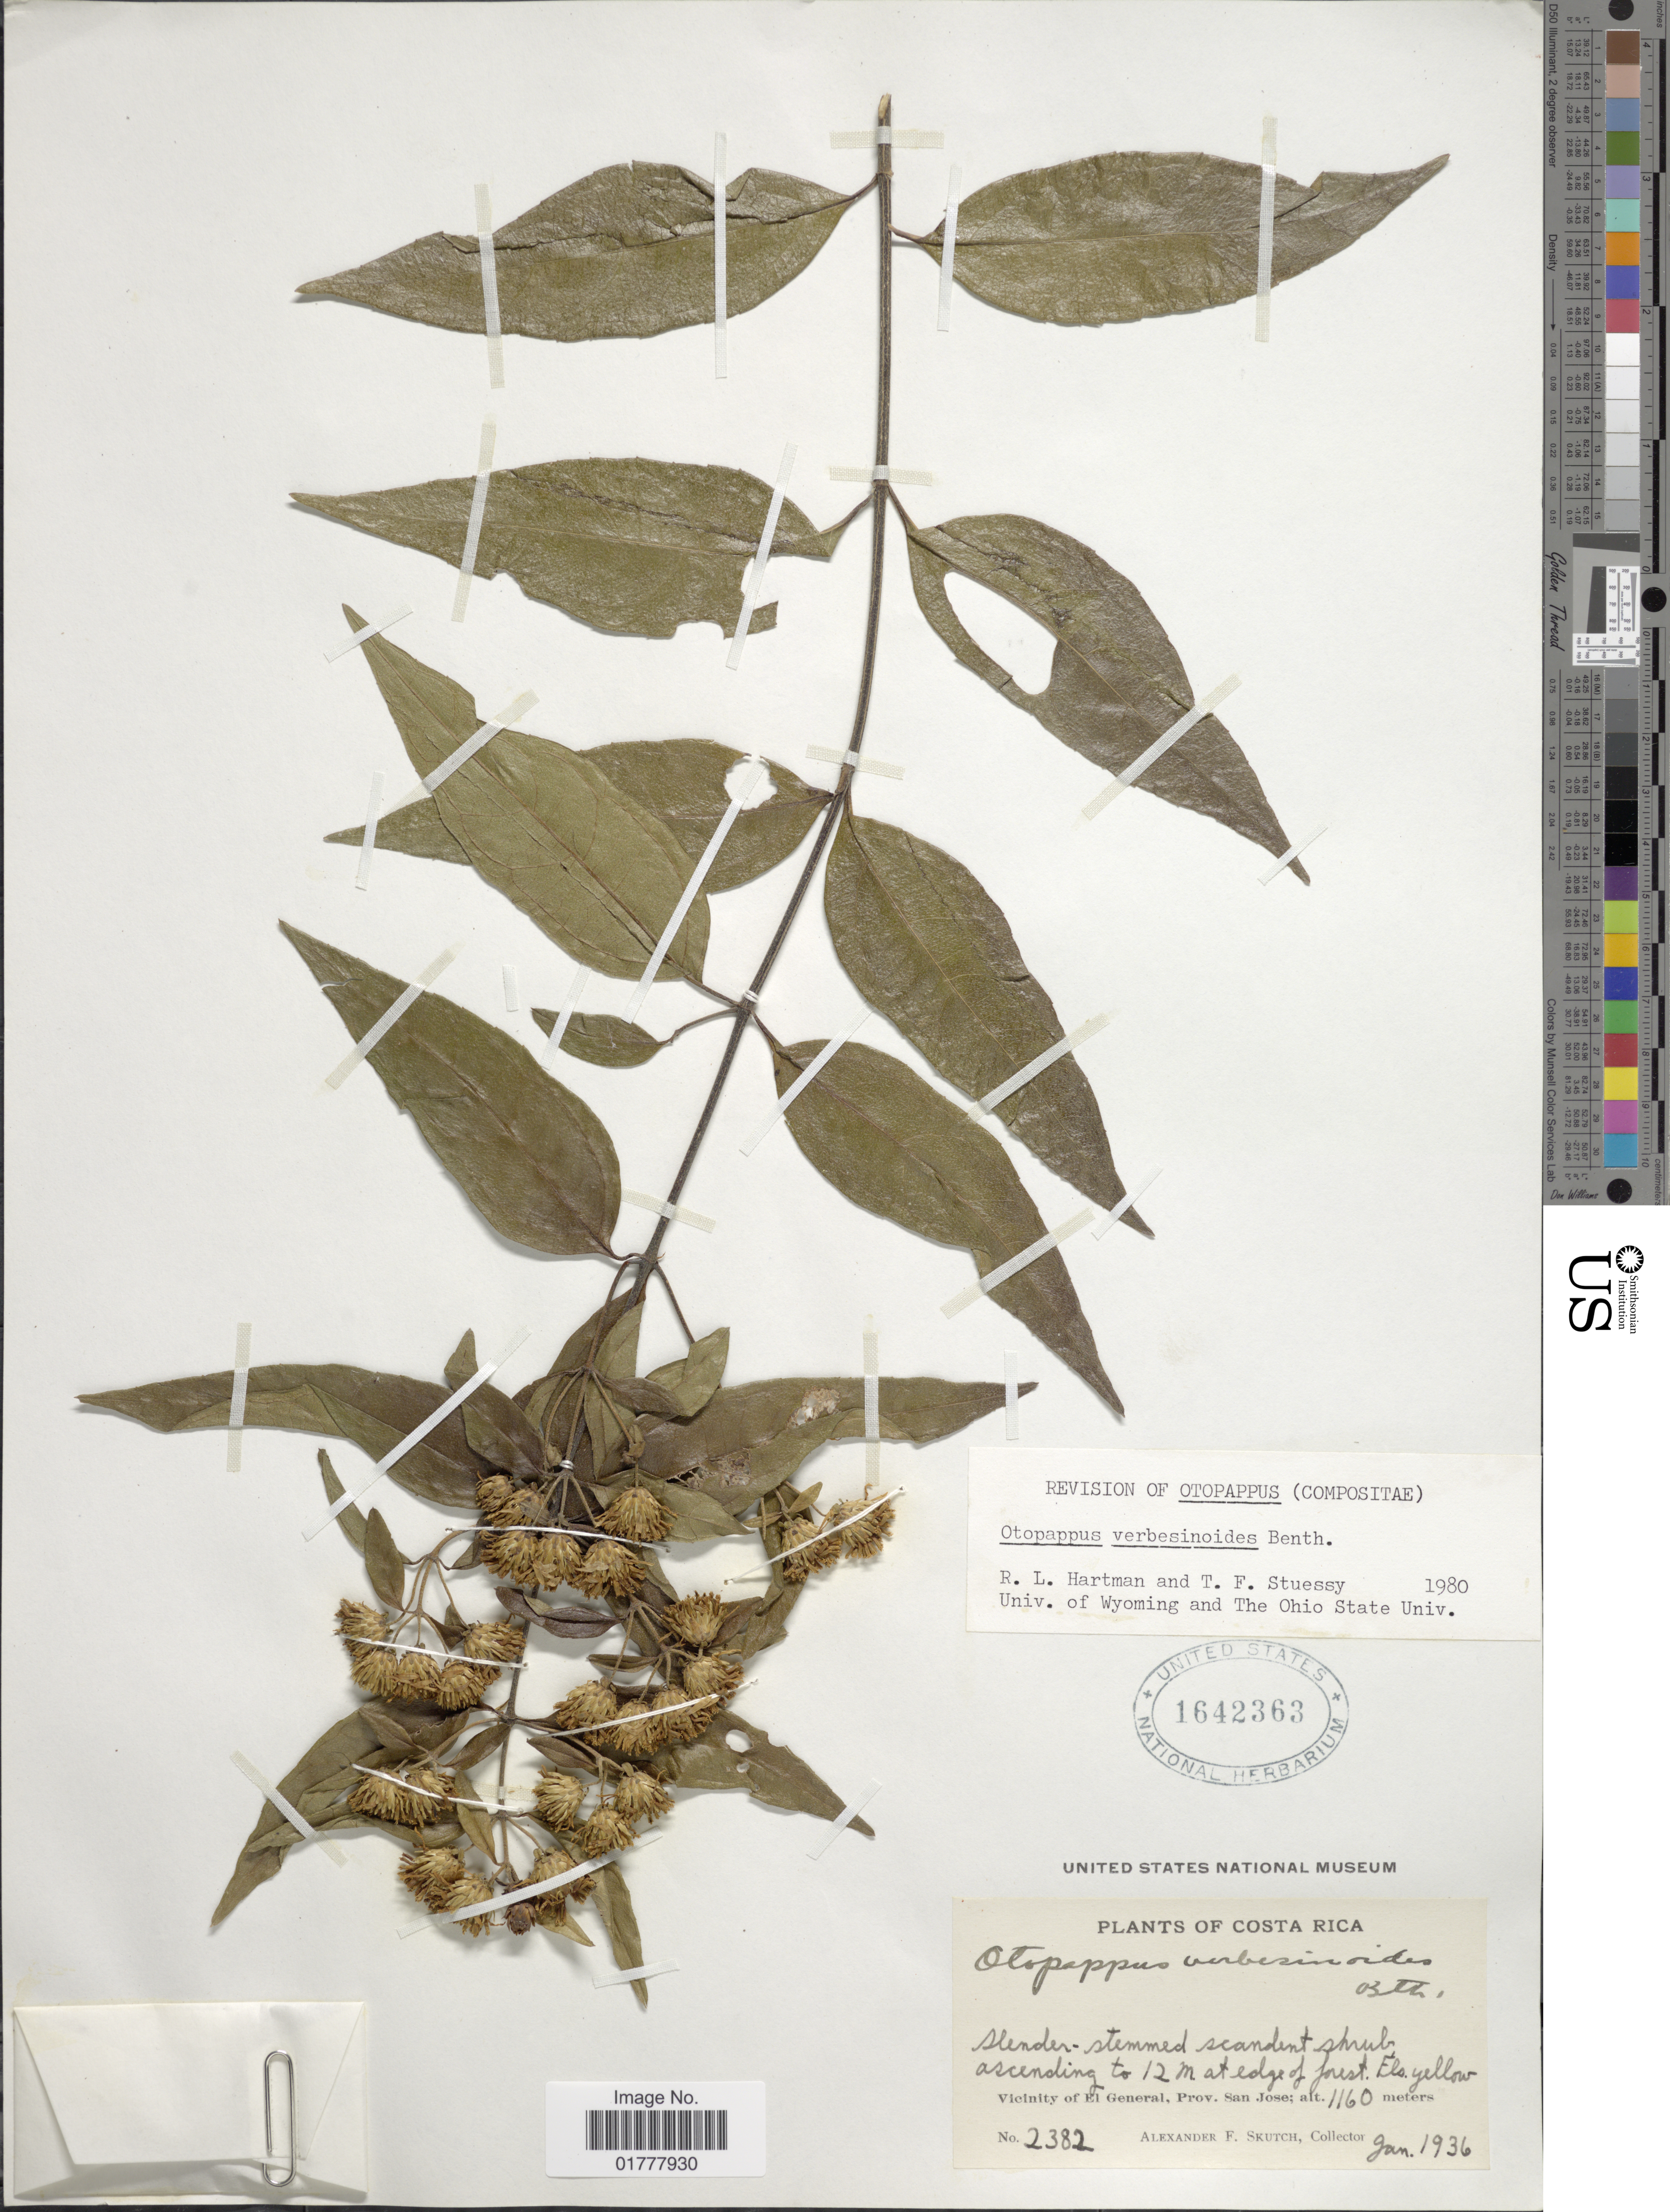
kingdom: Plantae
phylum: Tracheophyta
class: Magnoliopsida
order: Asterales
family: Asteraceae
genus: Otopappus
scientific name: Otopappus verbesinoides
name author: Benth.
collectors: A. F. Skutch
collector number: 2382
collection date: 1936-01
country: Costa Rica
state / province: San José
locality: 12 m at edge of forest, Vicinity of El General, Prov. San Jose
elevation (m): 1160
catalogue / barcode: US 1642363